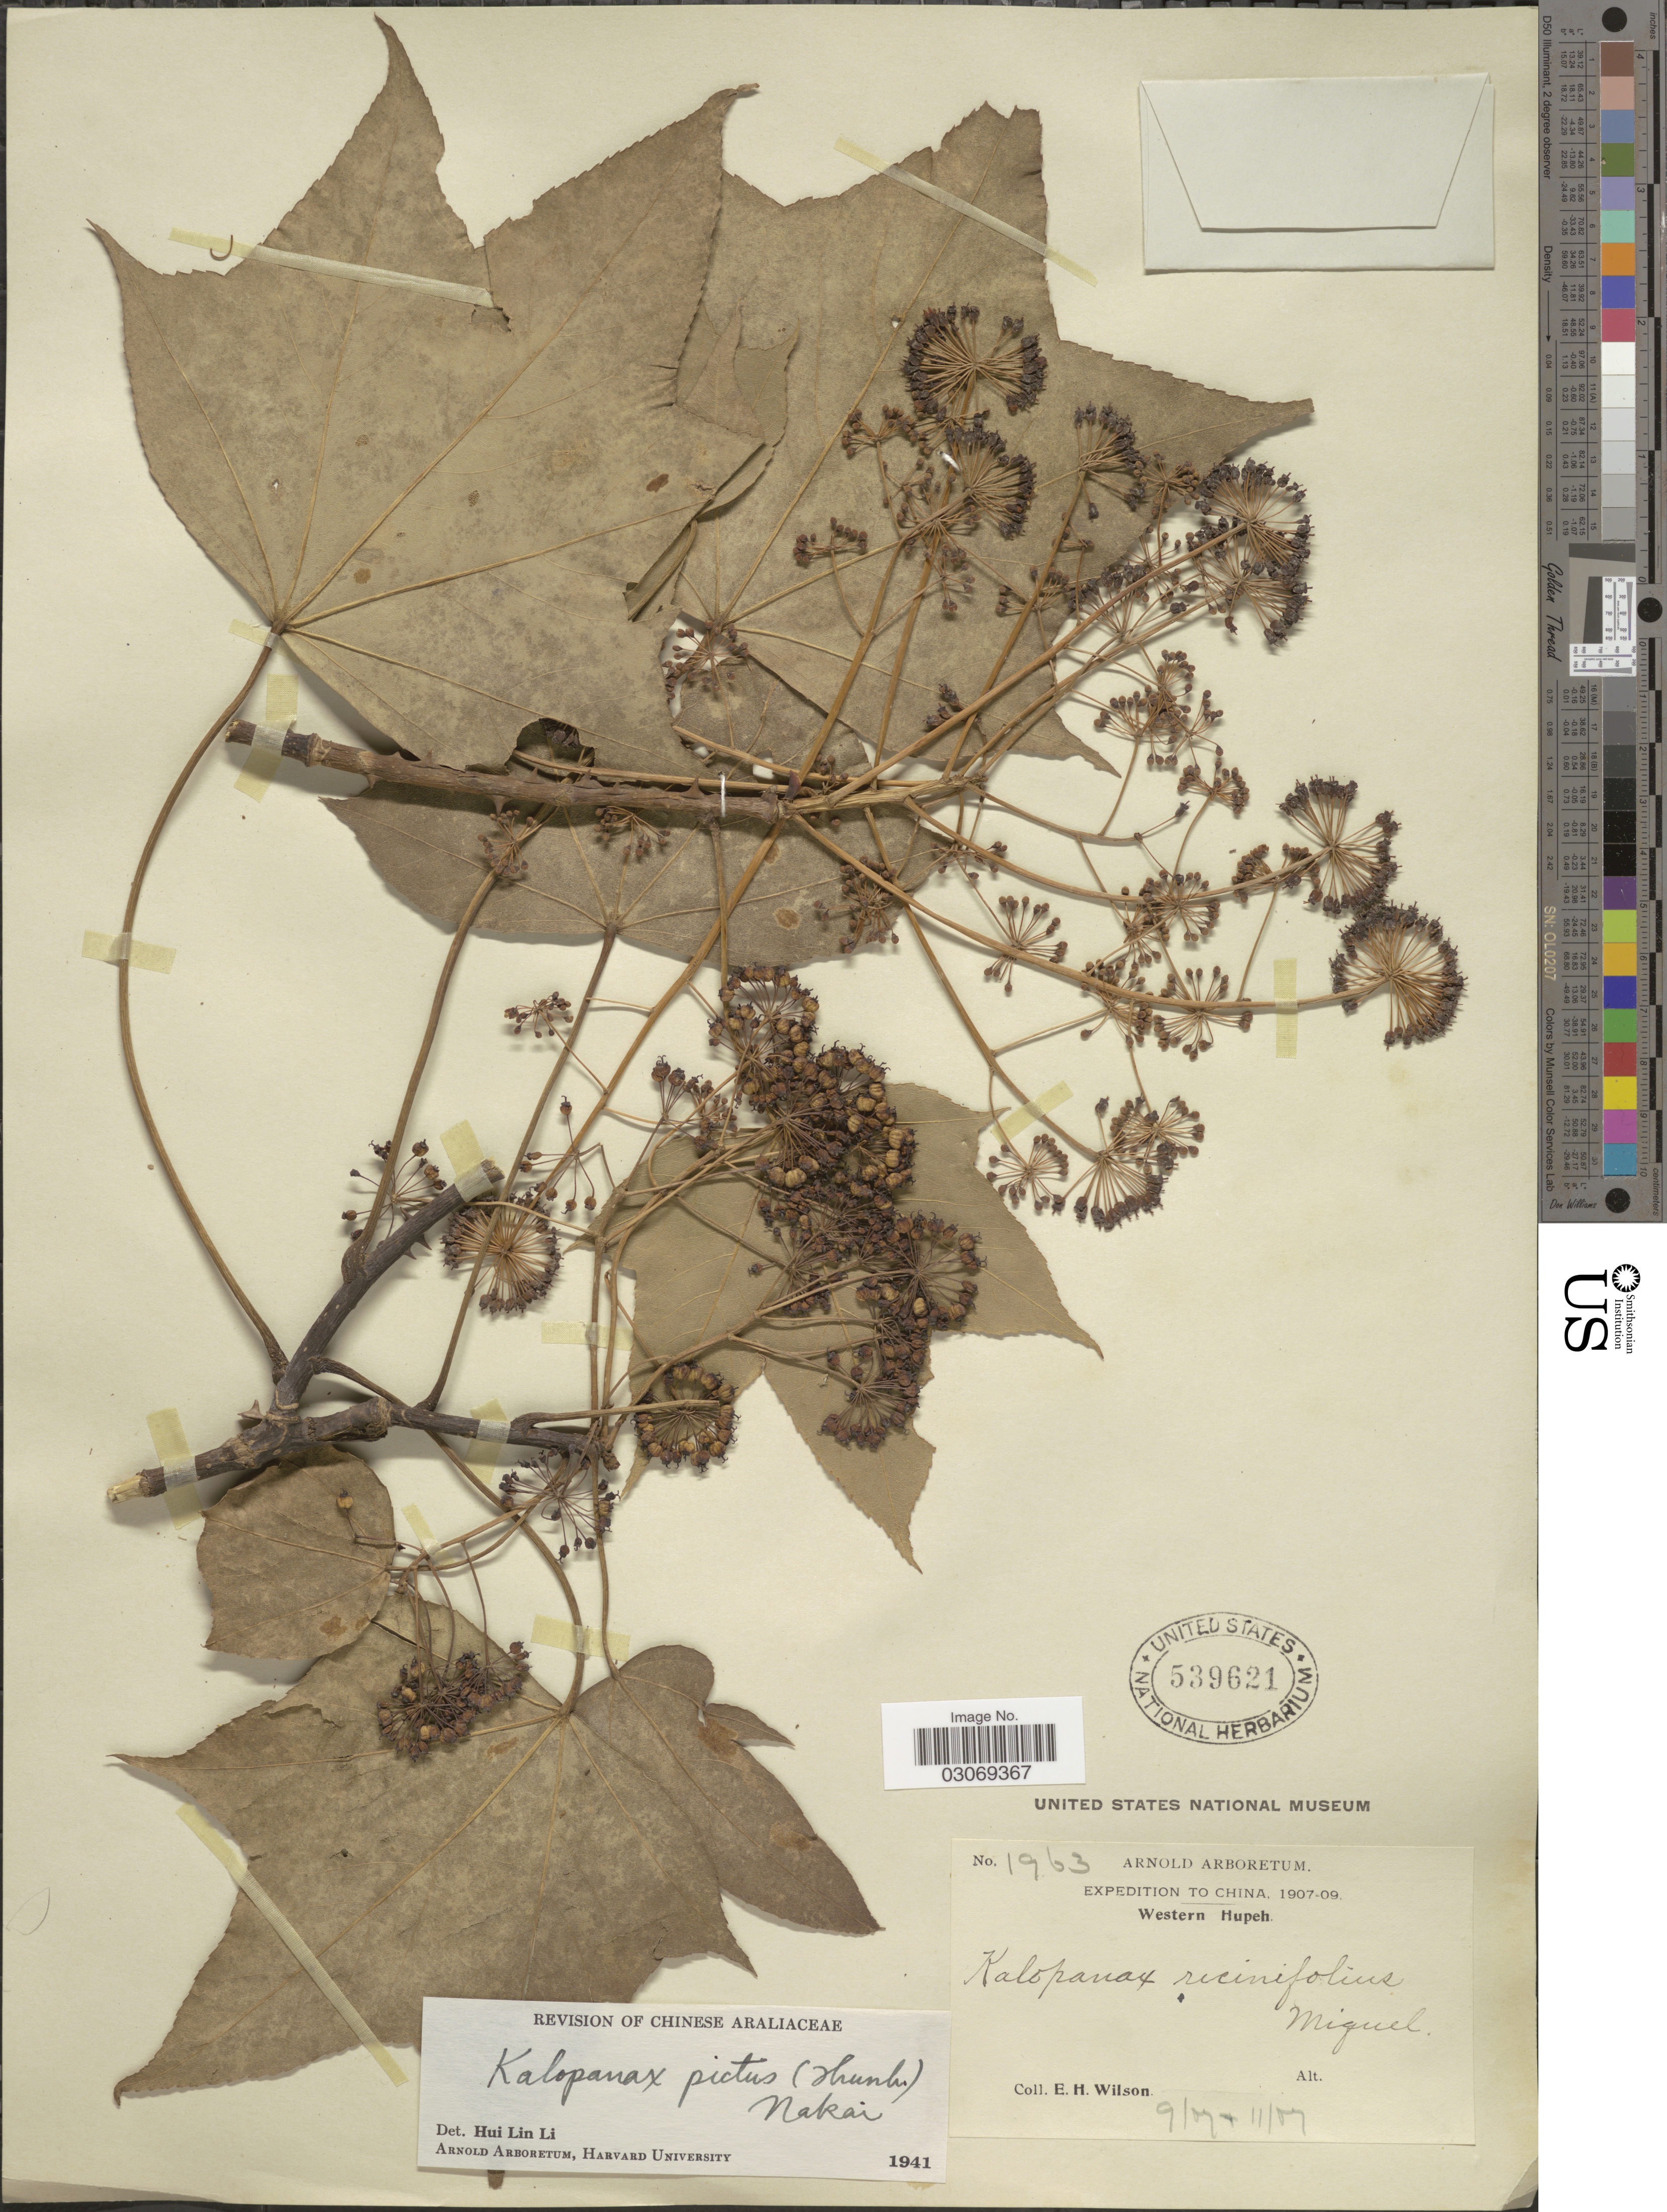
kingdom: Plantae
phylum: Tracheophyta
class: Magnoliopsida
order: Apiales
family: Araliaceae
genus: Kalopanax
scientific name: Kalopanax pictus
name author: (Thunb.) Nakai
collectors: E. Wilson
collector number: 1963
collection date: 1907-09/1907-11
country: China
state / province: Hubei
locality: Western Hupeh.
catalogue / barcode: US 539621